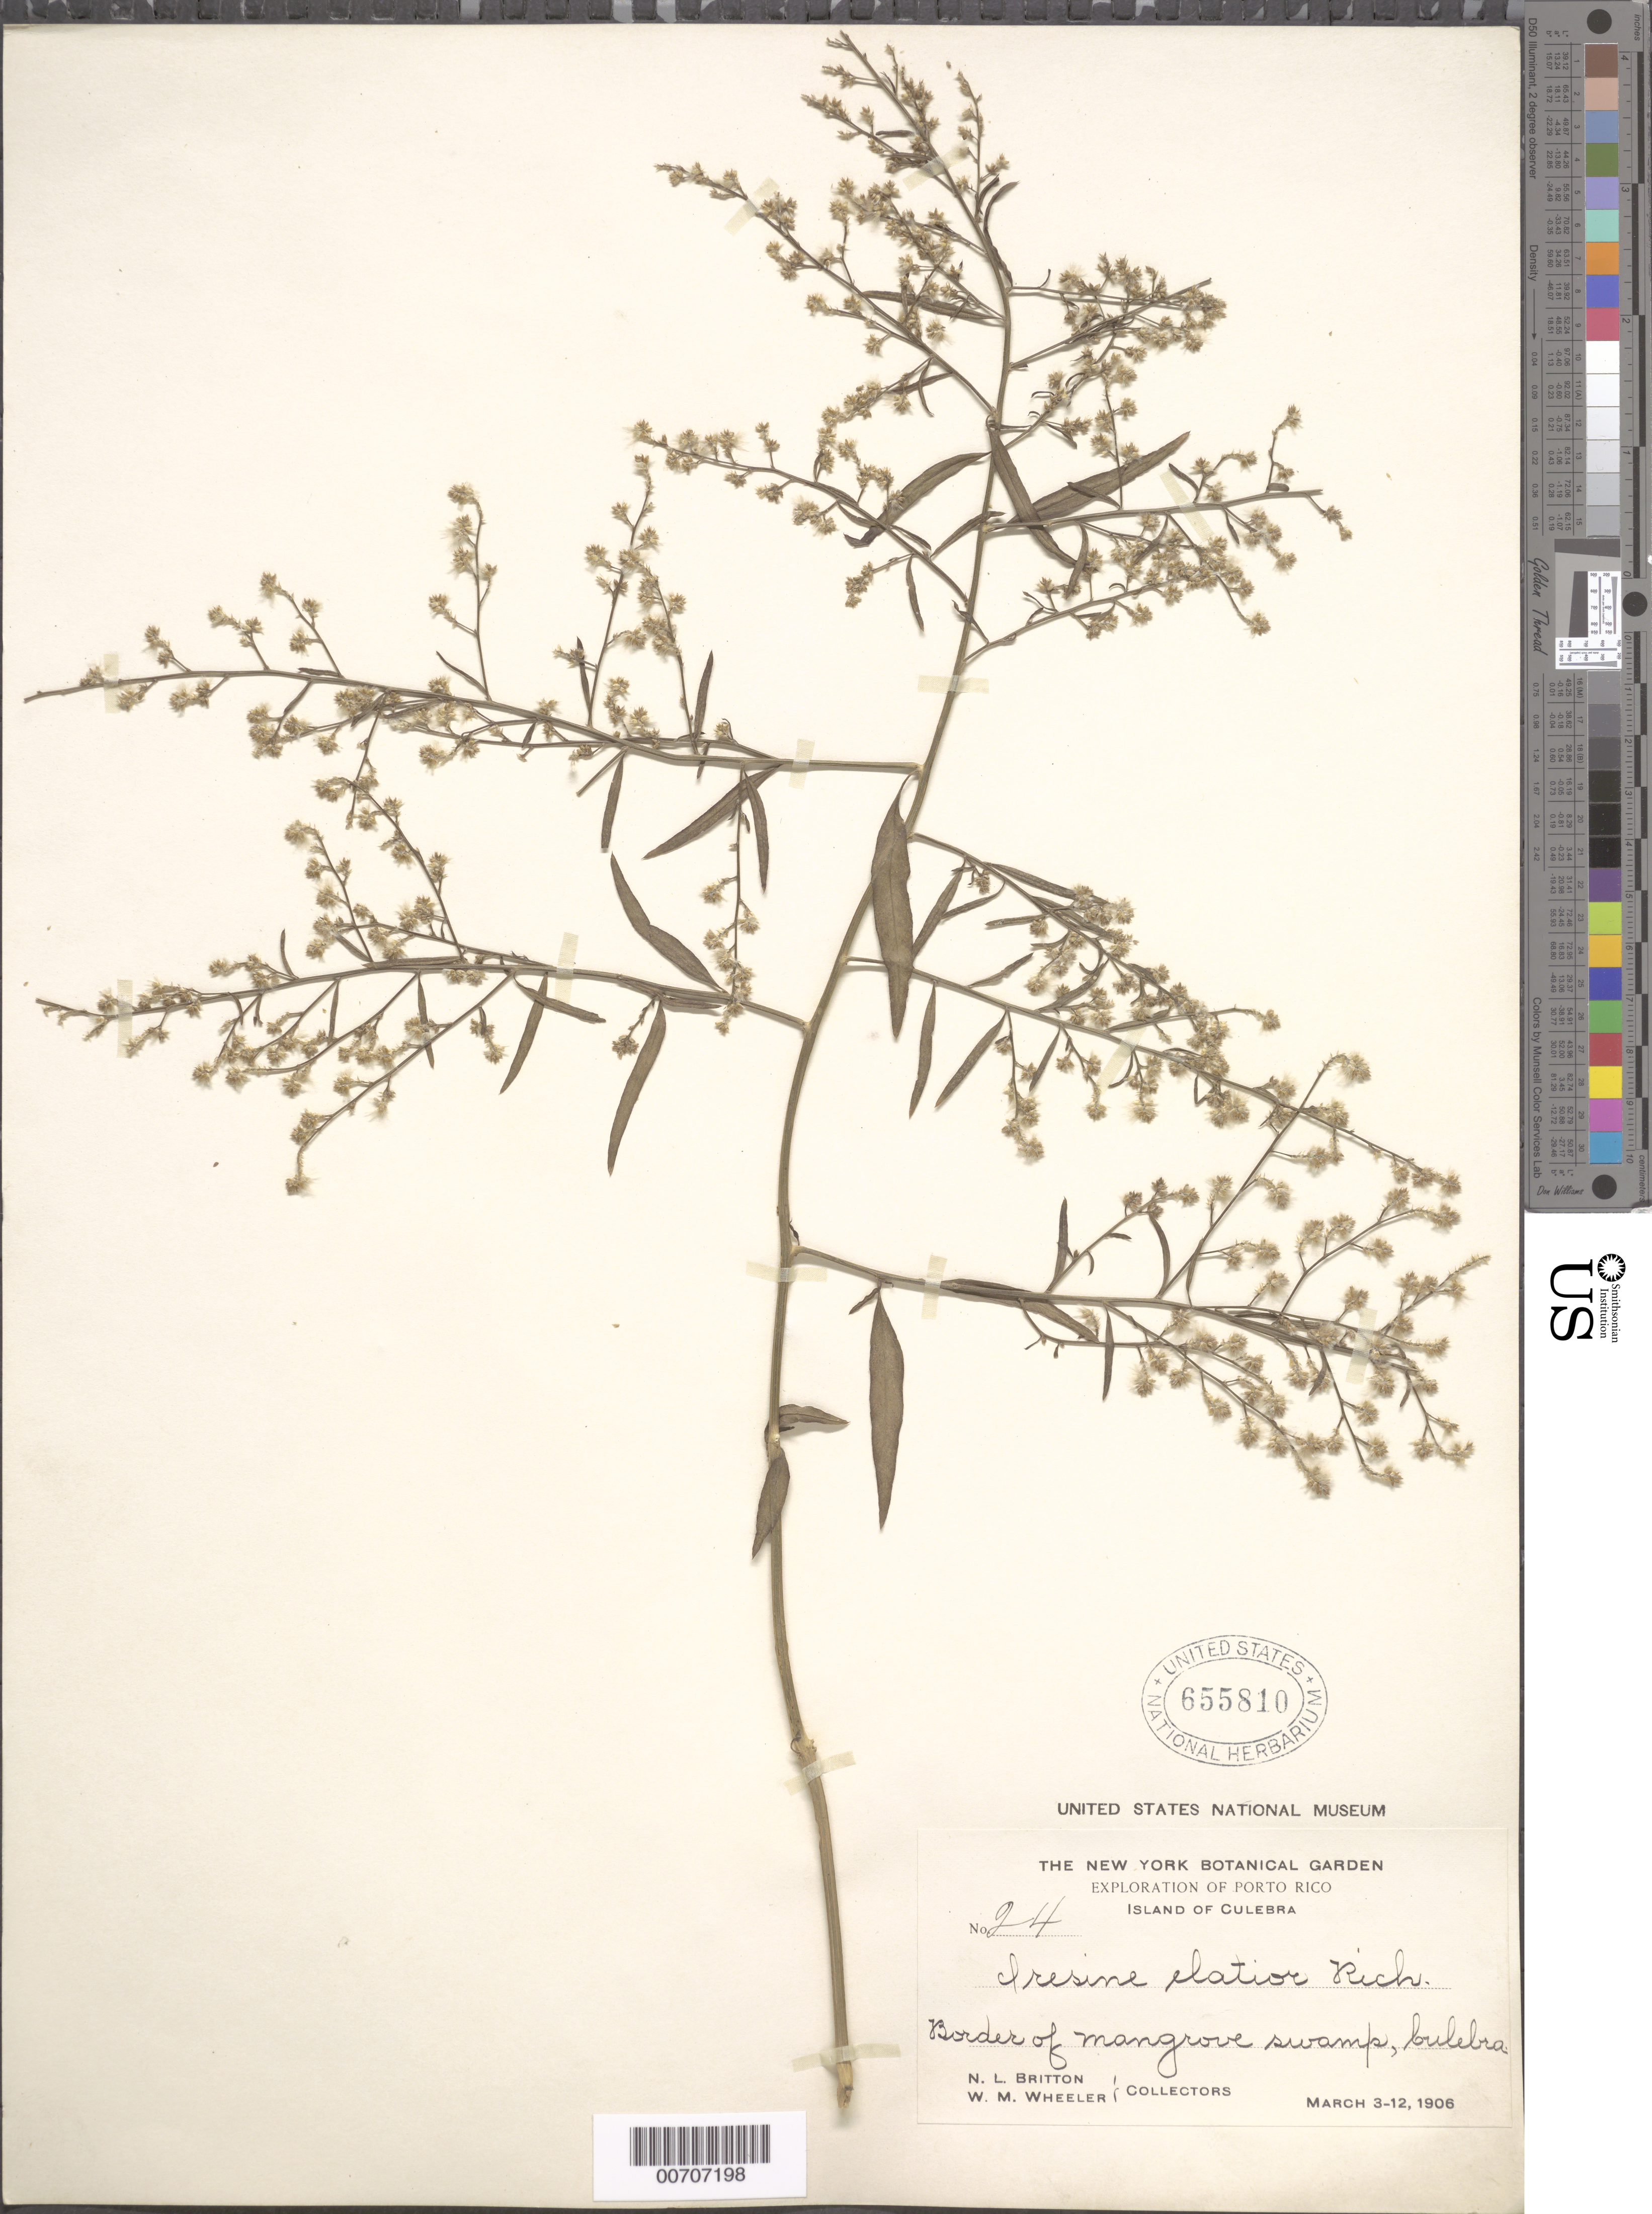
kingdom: Plantae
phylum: Tracheophyta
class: Magnoliopsida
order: Caryophyllales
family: Amaranthaceae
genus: Iresine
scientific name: Iresine elatior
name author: Rich. ex Willd.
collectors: N. Britton & W. Wheeler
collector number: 24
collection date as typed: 03 Mar 1906 to 12 Mar 1906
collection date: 1906-03-03/1906-03-12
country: Puerto Rico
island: Culebra Island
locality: Culebra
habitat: Border of mangrove swamps.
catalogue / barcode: US 655810